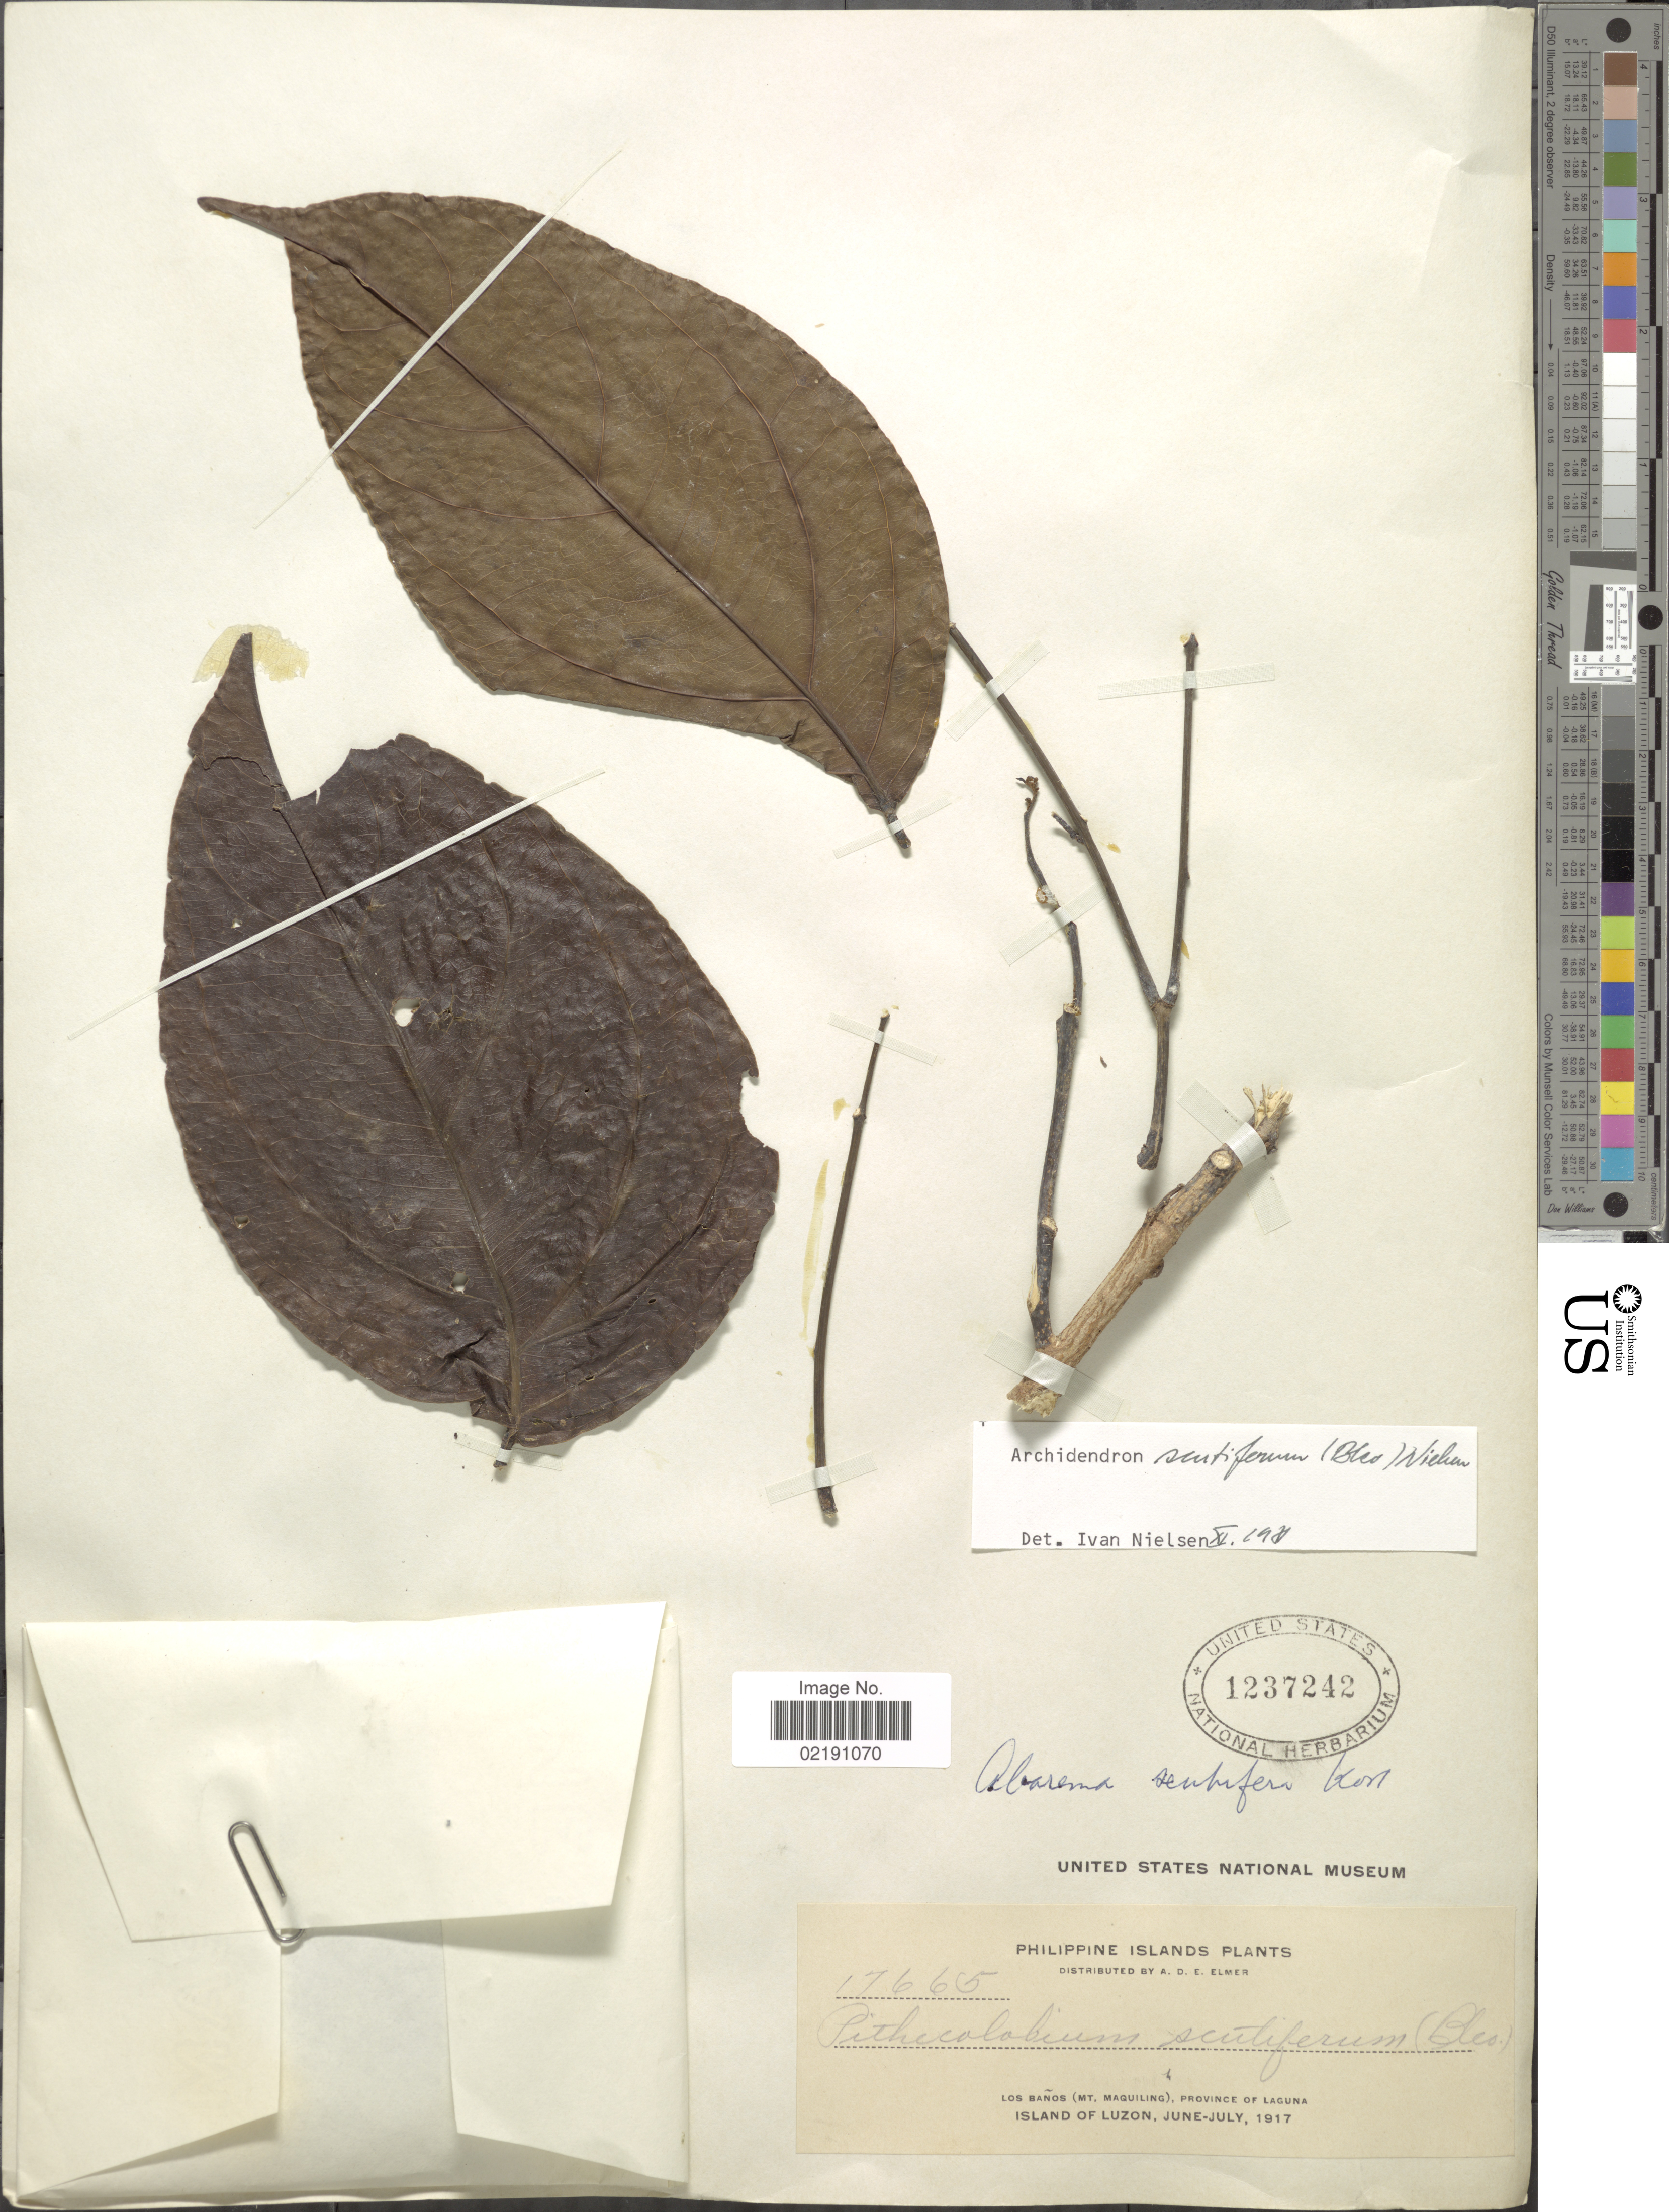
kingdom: Plantae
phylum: Tracheophyta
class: Magnoliopsida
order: Fabales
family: Fabaceae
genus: Archidendron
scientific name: Archidendron scutiferum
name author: (Blanco) I.C. Nielsen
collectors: A. D. E. Elmer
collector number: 17665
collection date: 1917-06/1917-07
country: Philippines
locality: Philippine Islands. Los Baños (Mt. Maquiling), Province of Laguna. Island of Luzon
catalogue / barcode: US 1237242